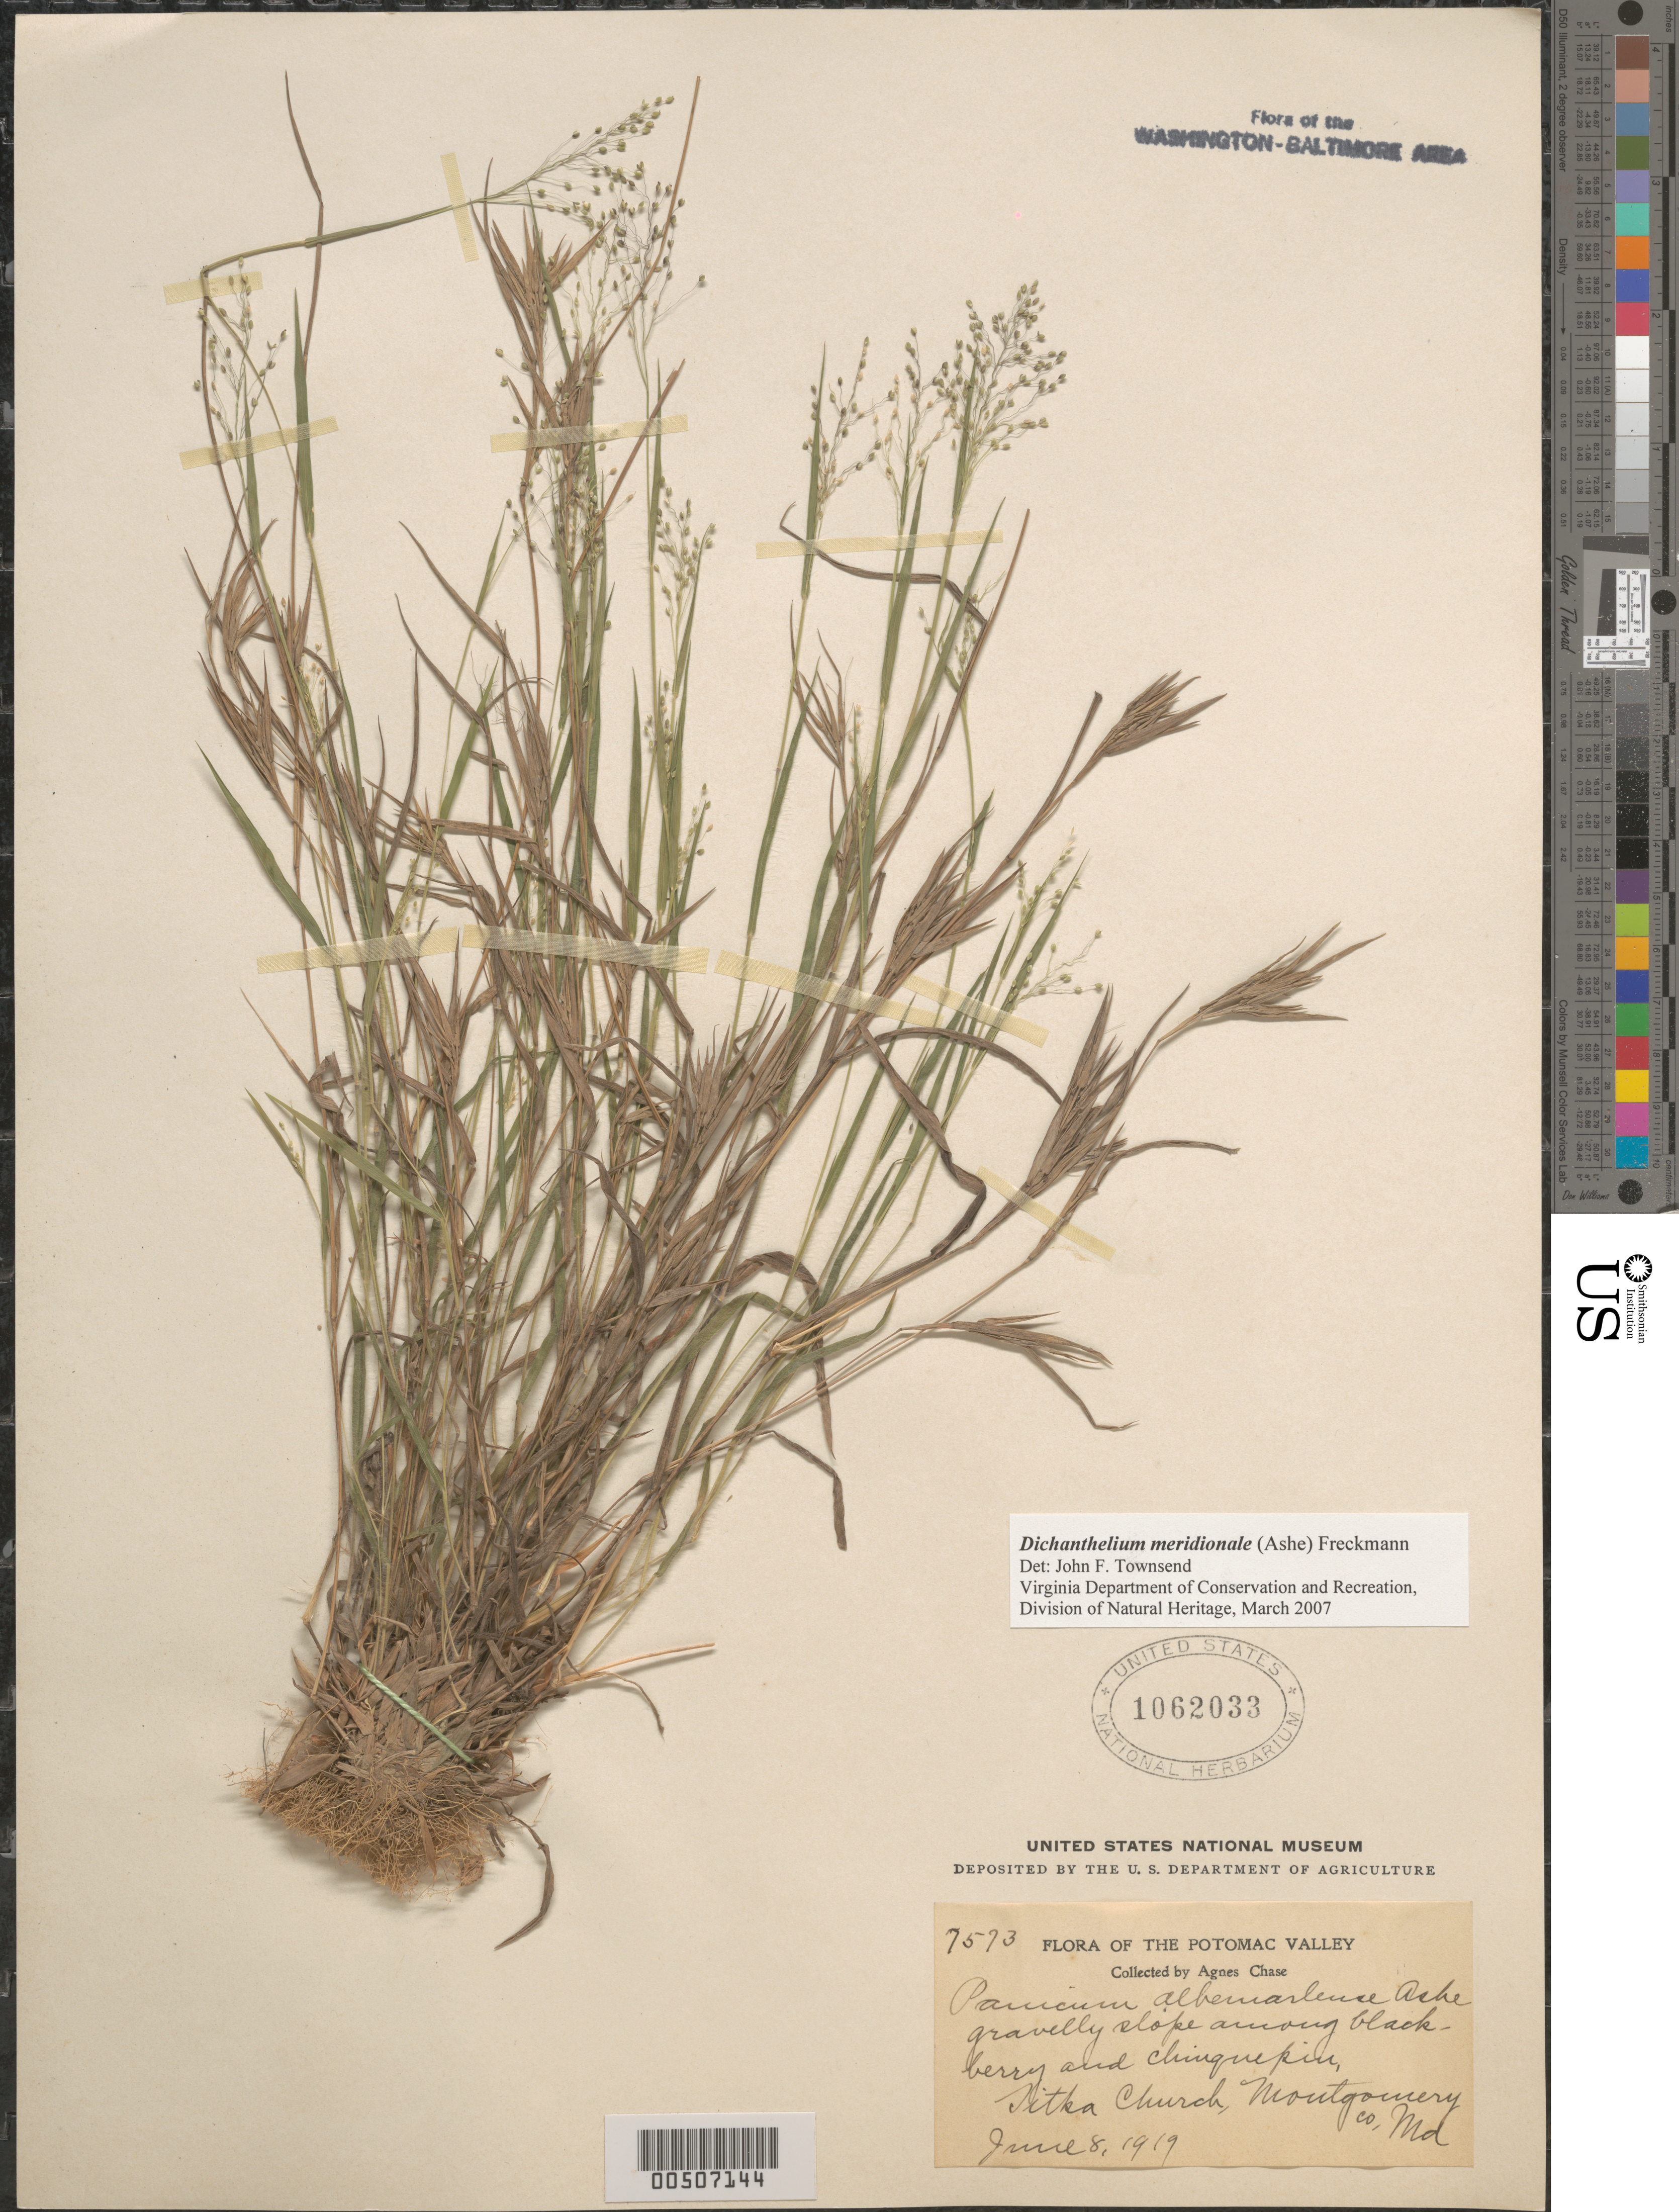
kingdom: Plantae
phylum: Tracheophyta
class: Liliopsida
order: Poales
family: Poaceae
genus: Dichanthelium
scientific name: Dichanthelium meridionale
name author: (Ashe) Freckmann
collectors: A. Chase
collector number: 7573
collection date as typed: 08 Jun 1919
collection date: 1919-06-08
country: United States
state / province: Maryland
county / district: Montgomery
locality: Sitka Church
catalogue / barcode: US 1062033